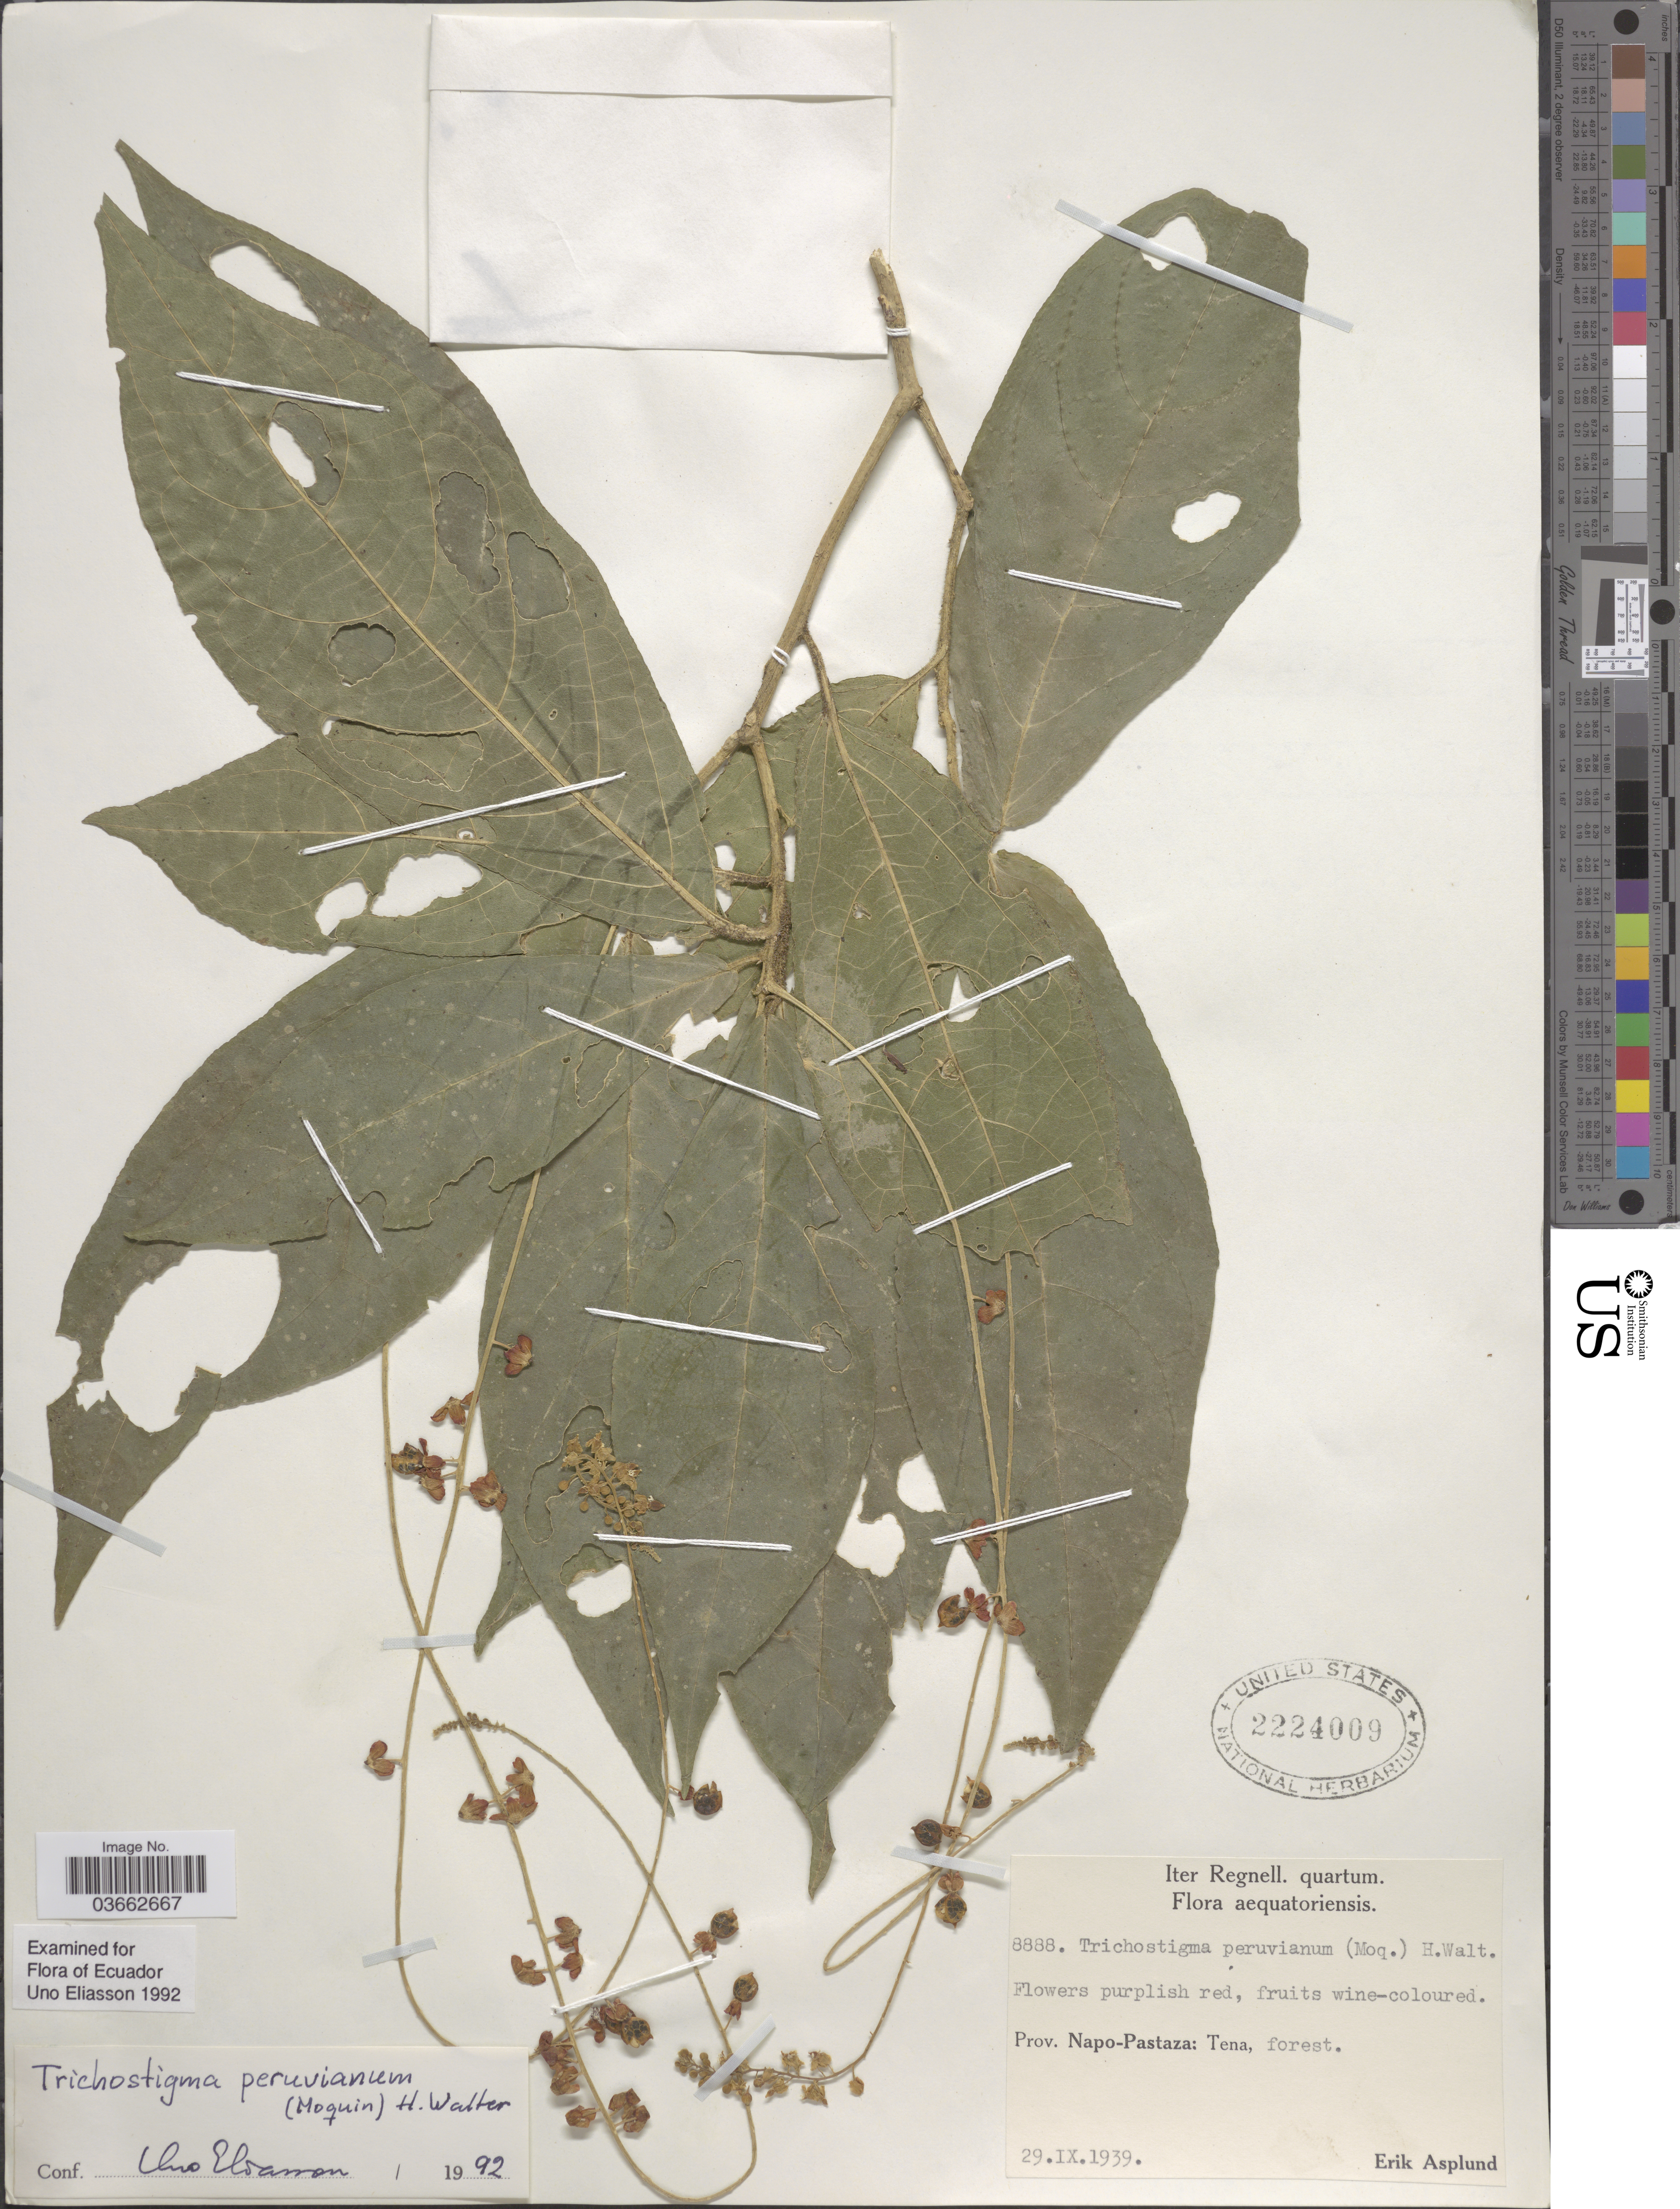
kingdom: Plantae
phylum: Tracheophyta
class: Magnoliopsida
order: Caryophyllales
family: Phytolaccaceae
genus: Trichostigma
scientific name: Trichostigma peruvianum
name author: (Moq.) H. Walter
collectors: E. Asplund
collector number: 8888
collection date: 1939-09-29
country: Ecuador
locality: Aequatoriensis. Prov. Napo-Pastaza: Tena.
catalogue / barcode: US 2224009